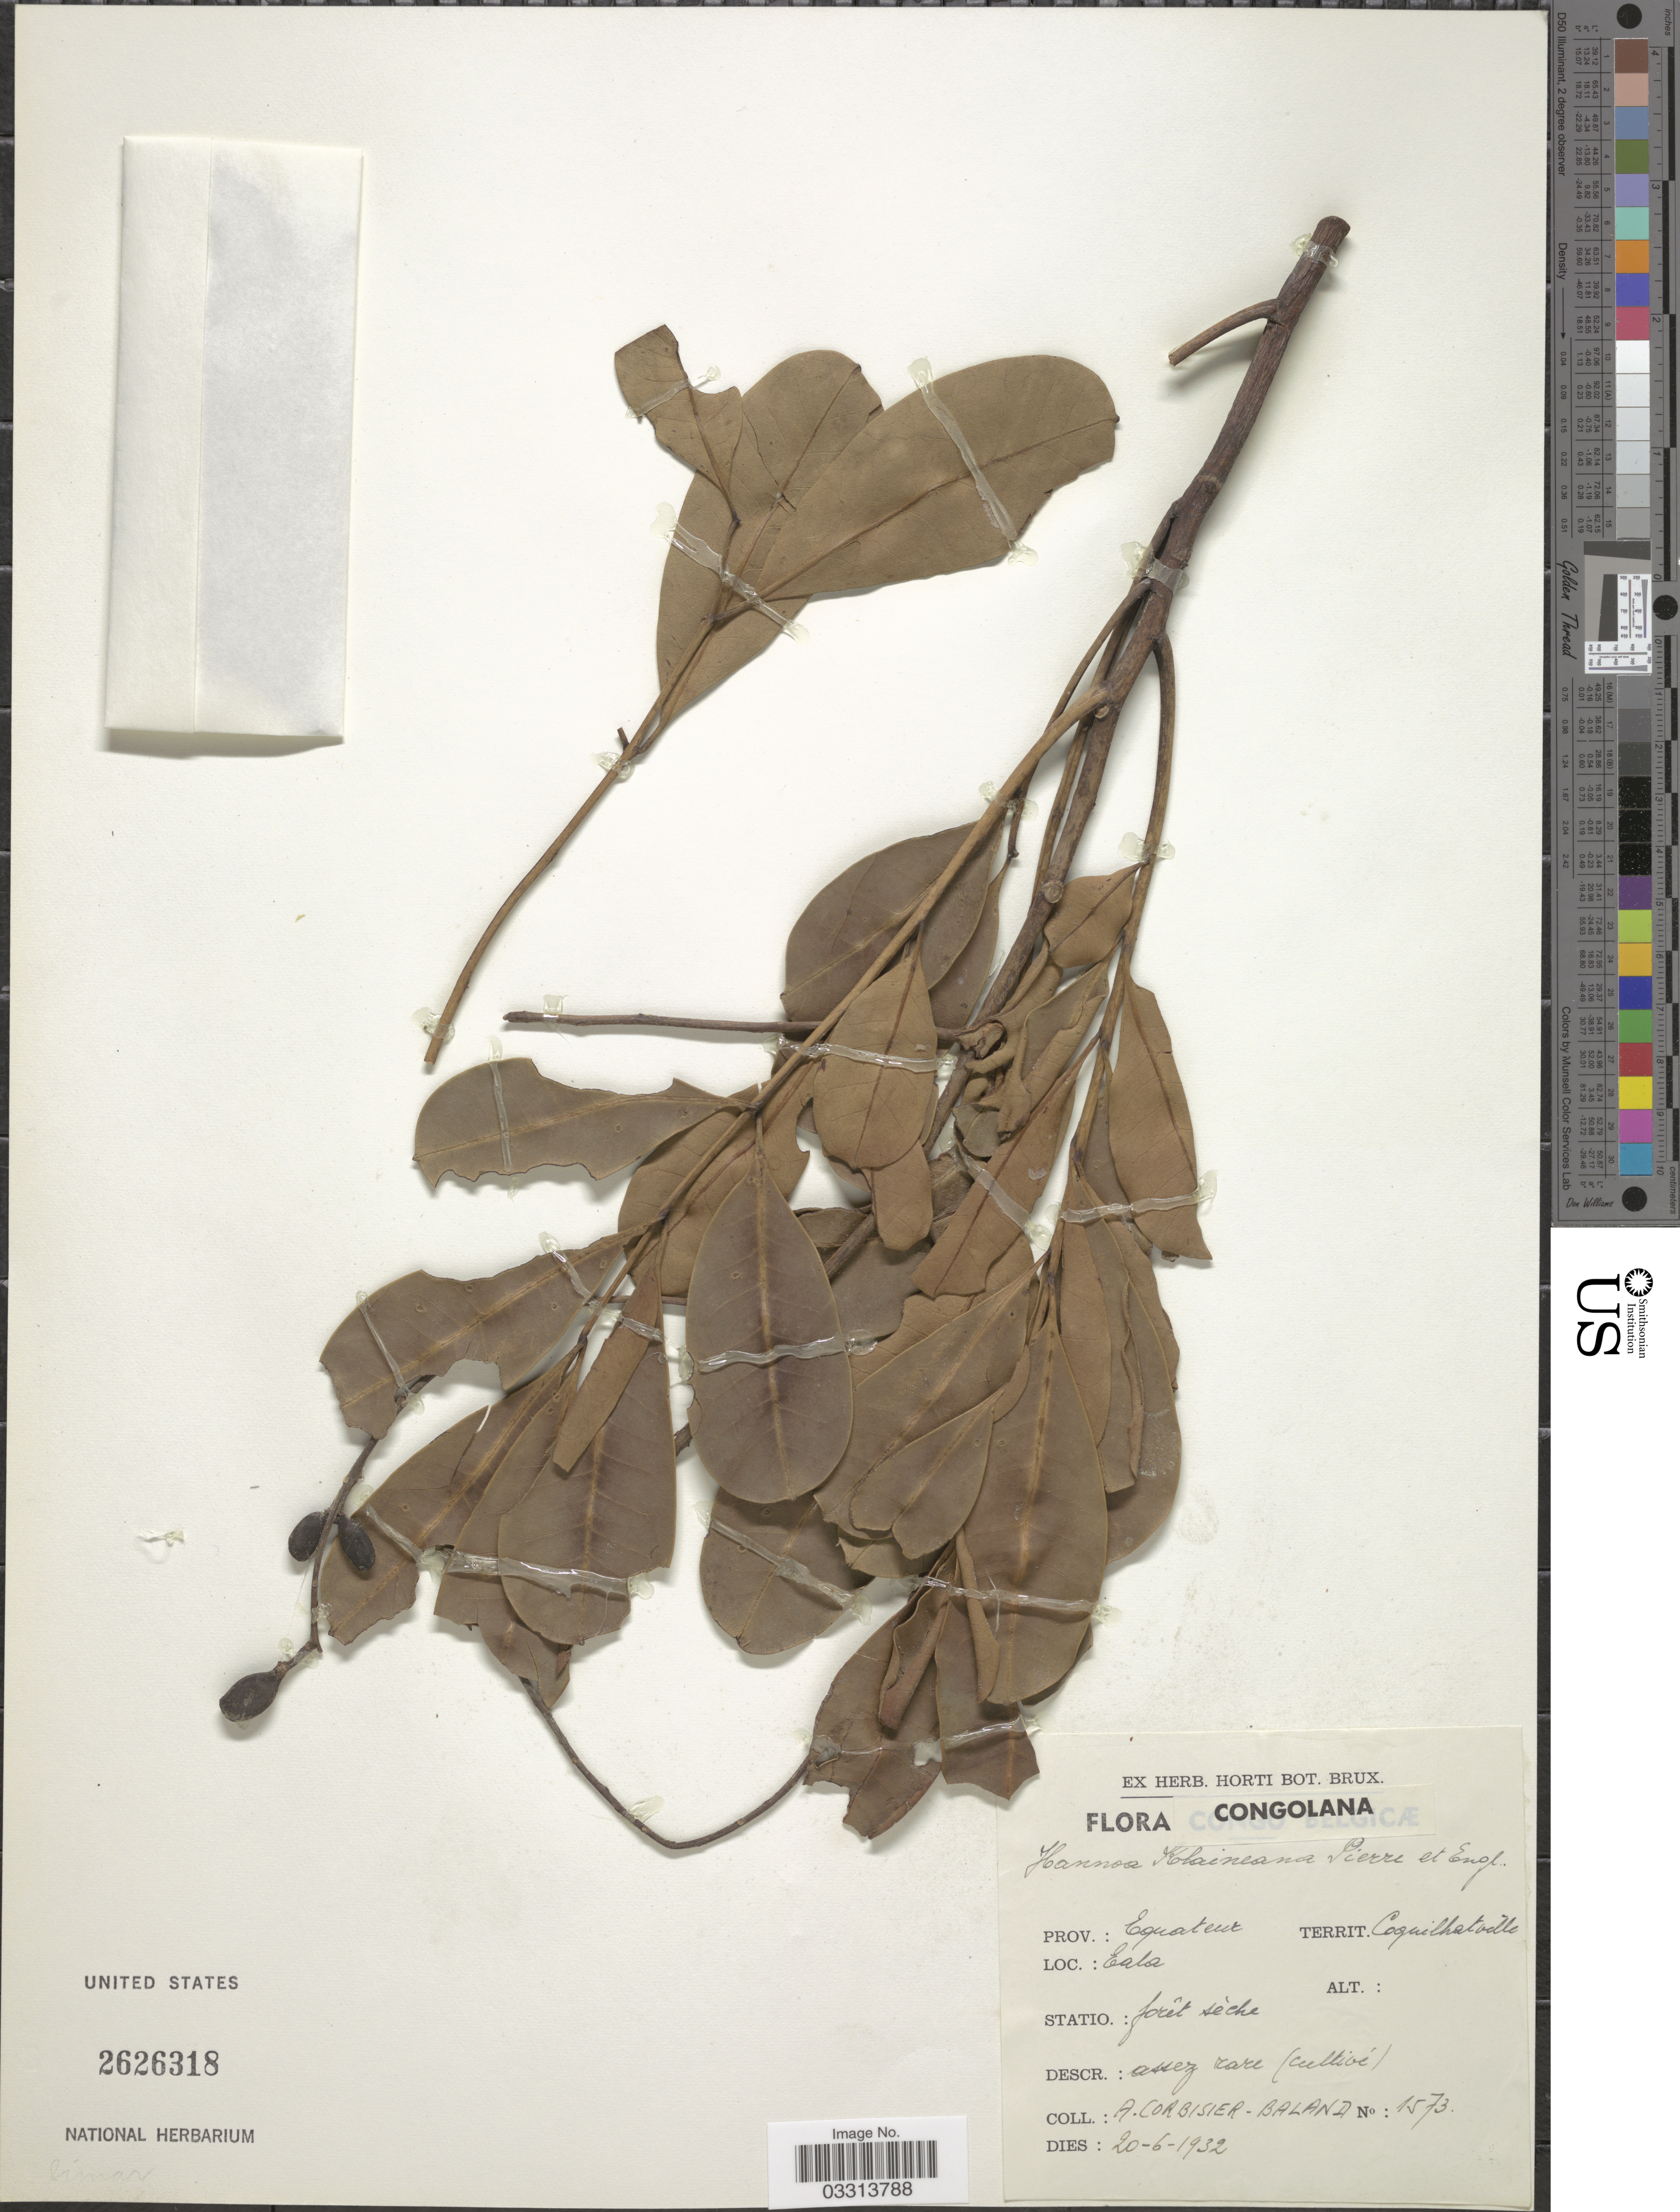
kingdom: Plantae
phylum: Tracheophyta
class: Magnoliopsida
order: Sapindales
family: Simaroubaceae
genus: Hannoa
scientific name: Hannoa klaineana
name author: Pierre ex Engl.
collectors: A. Corbisier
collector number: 1573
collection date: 1932-06-20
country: Congo, Democratic Republic of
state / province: Equateur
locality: Congolana, Prov.: Equateur, Territ.Coquilhatville, Eala.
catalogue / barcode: US 2626318